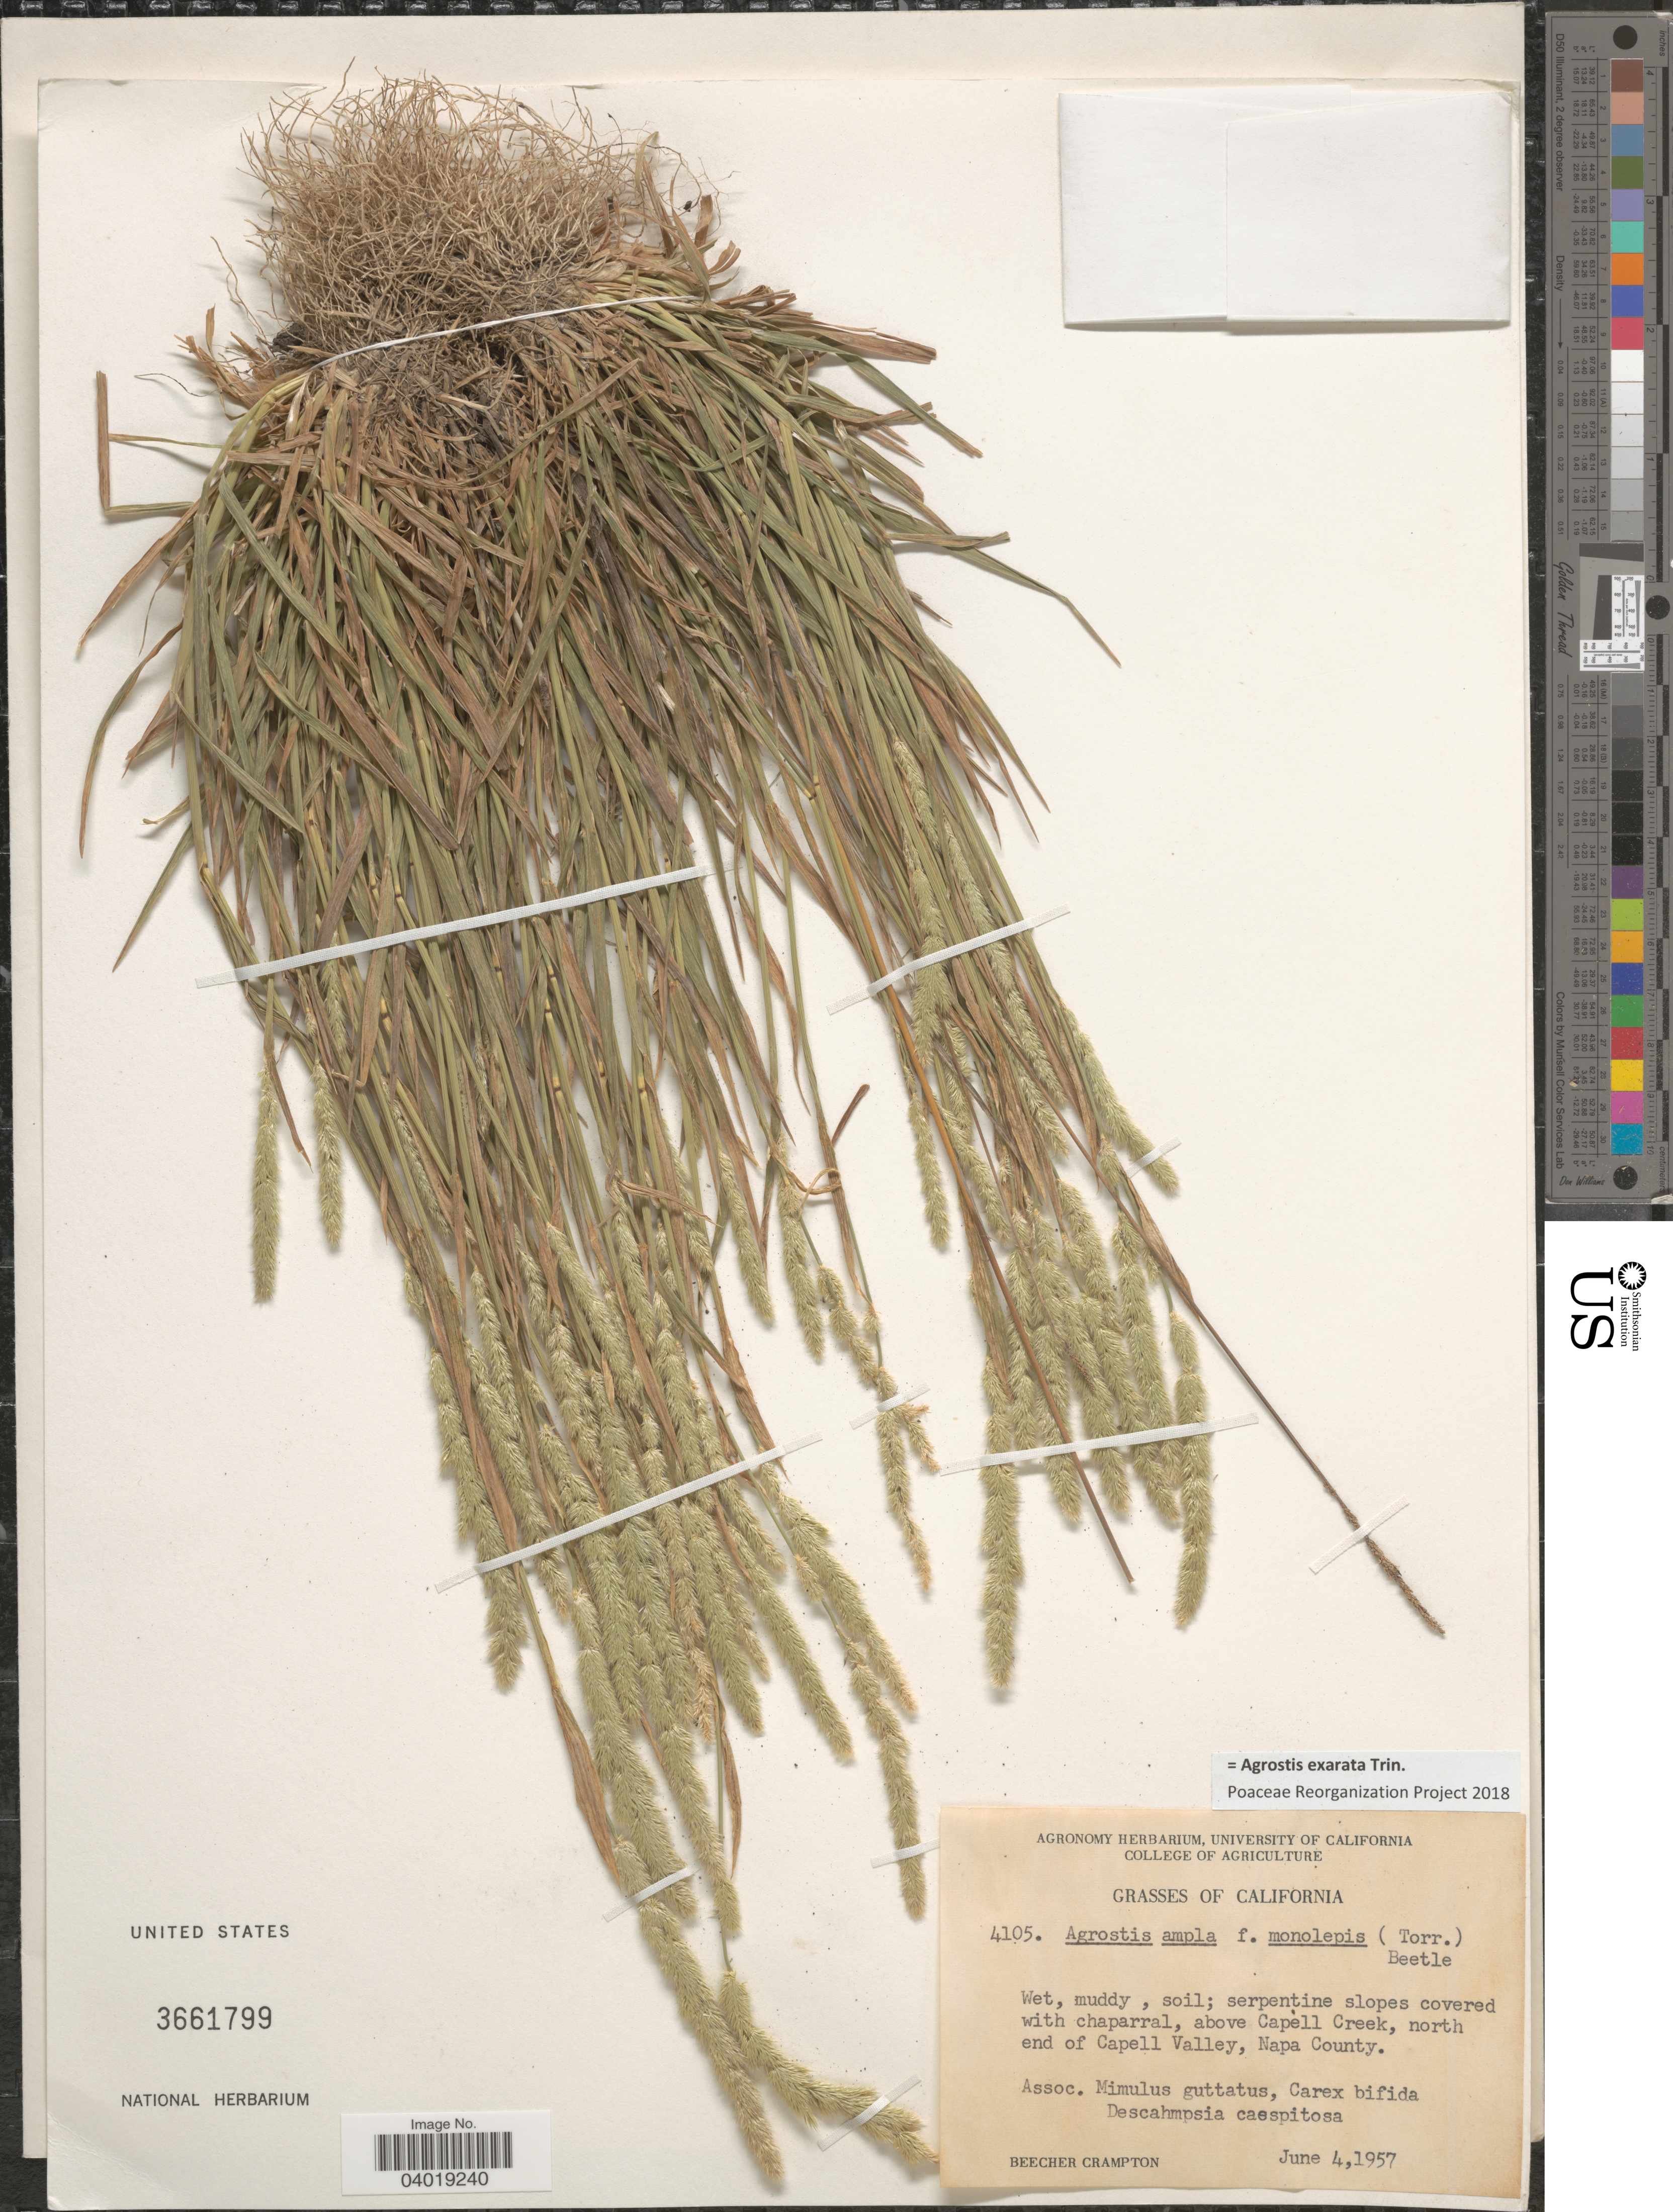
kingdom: Plantae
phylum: Tracheophyta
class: Liliopsida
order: Poales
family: Poaceae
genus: Agrostis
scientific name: Agrostis exarata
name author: Trin.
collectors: B. Crampton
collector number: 4105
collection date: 1957-06-04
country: United States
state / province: California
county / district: Napa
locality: Serpentine slopes covered with chaparral, above Capell Creek, north end of Capell Valley, Napa County.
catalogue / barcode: US 3661799